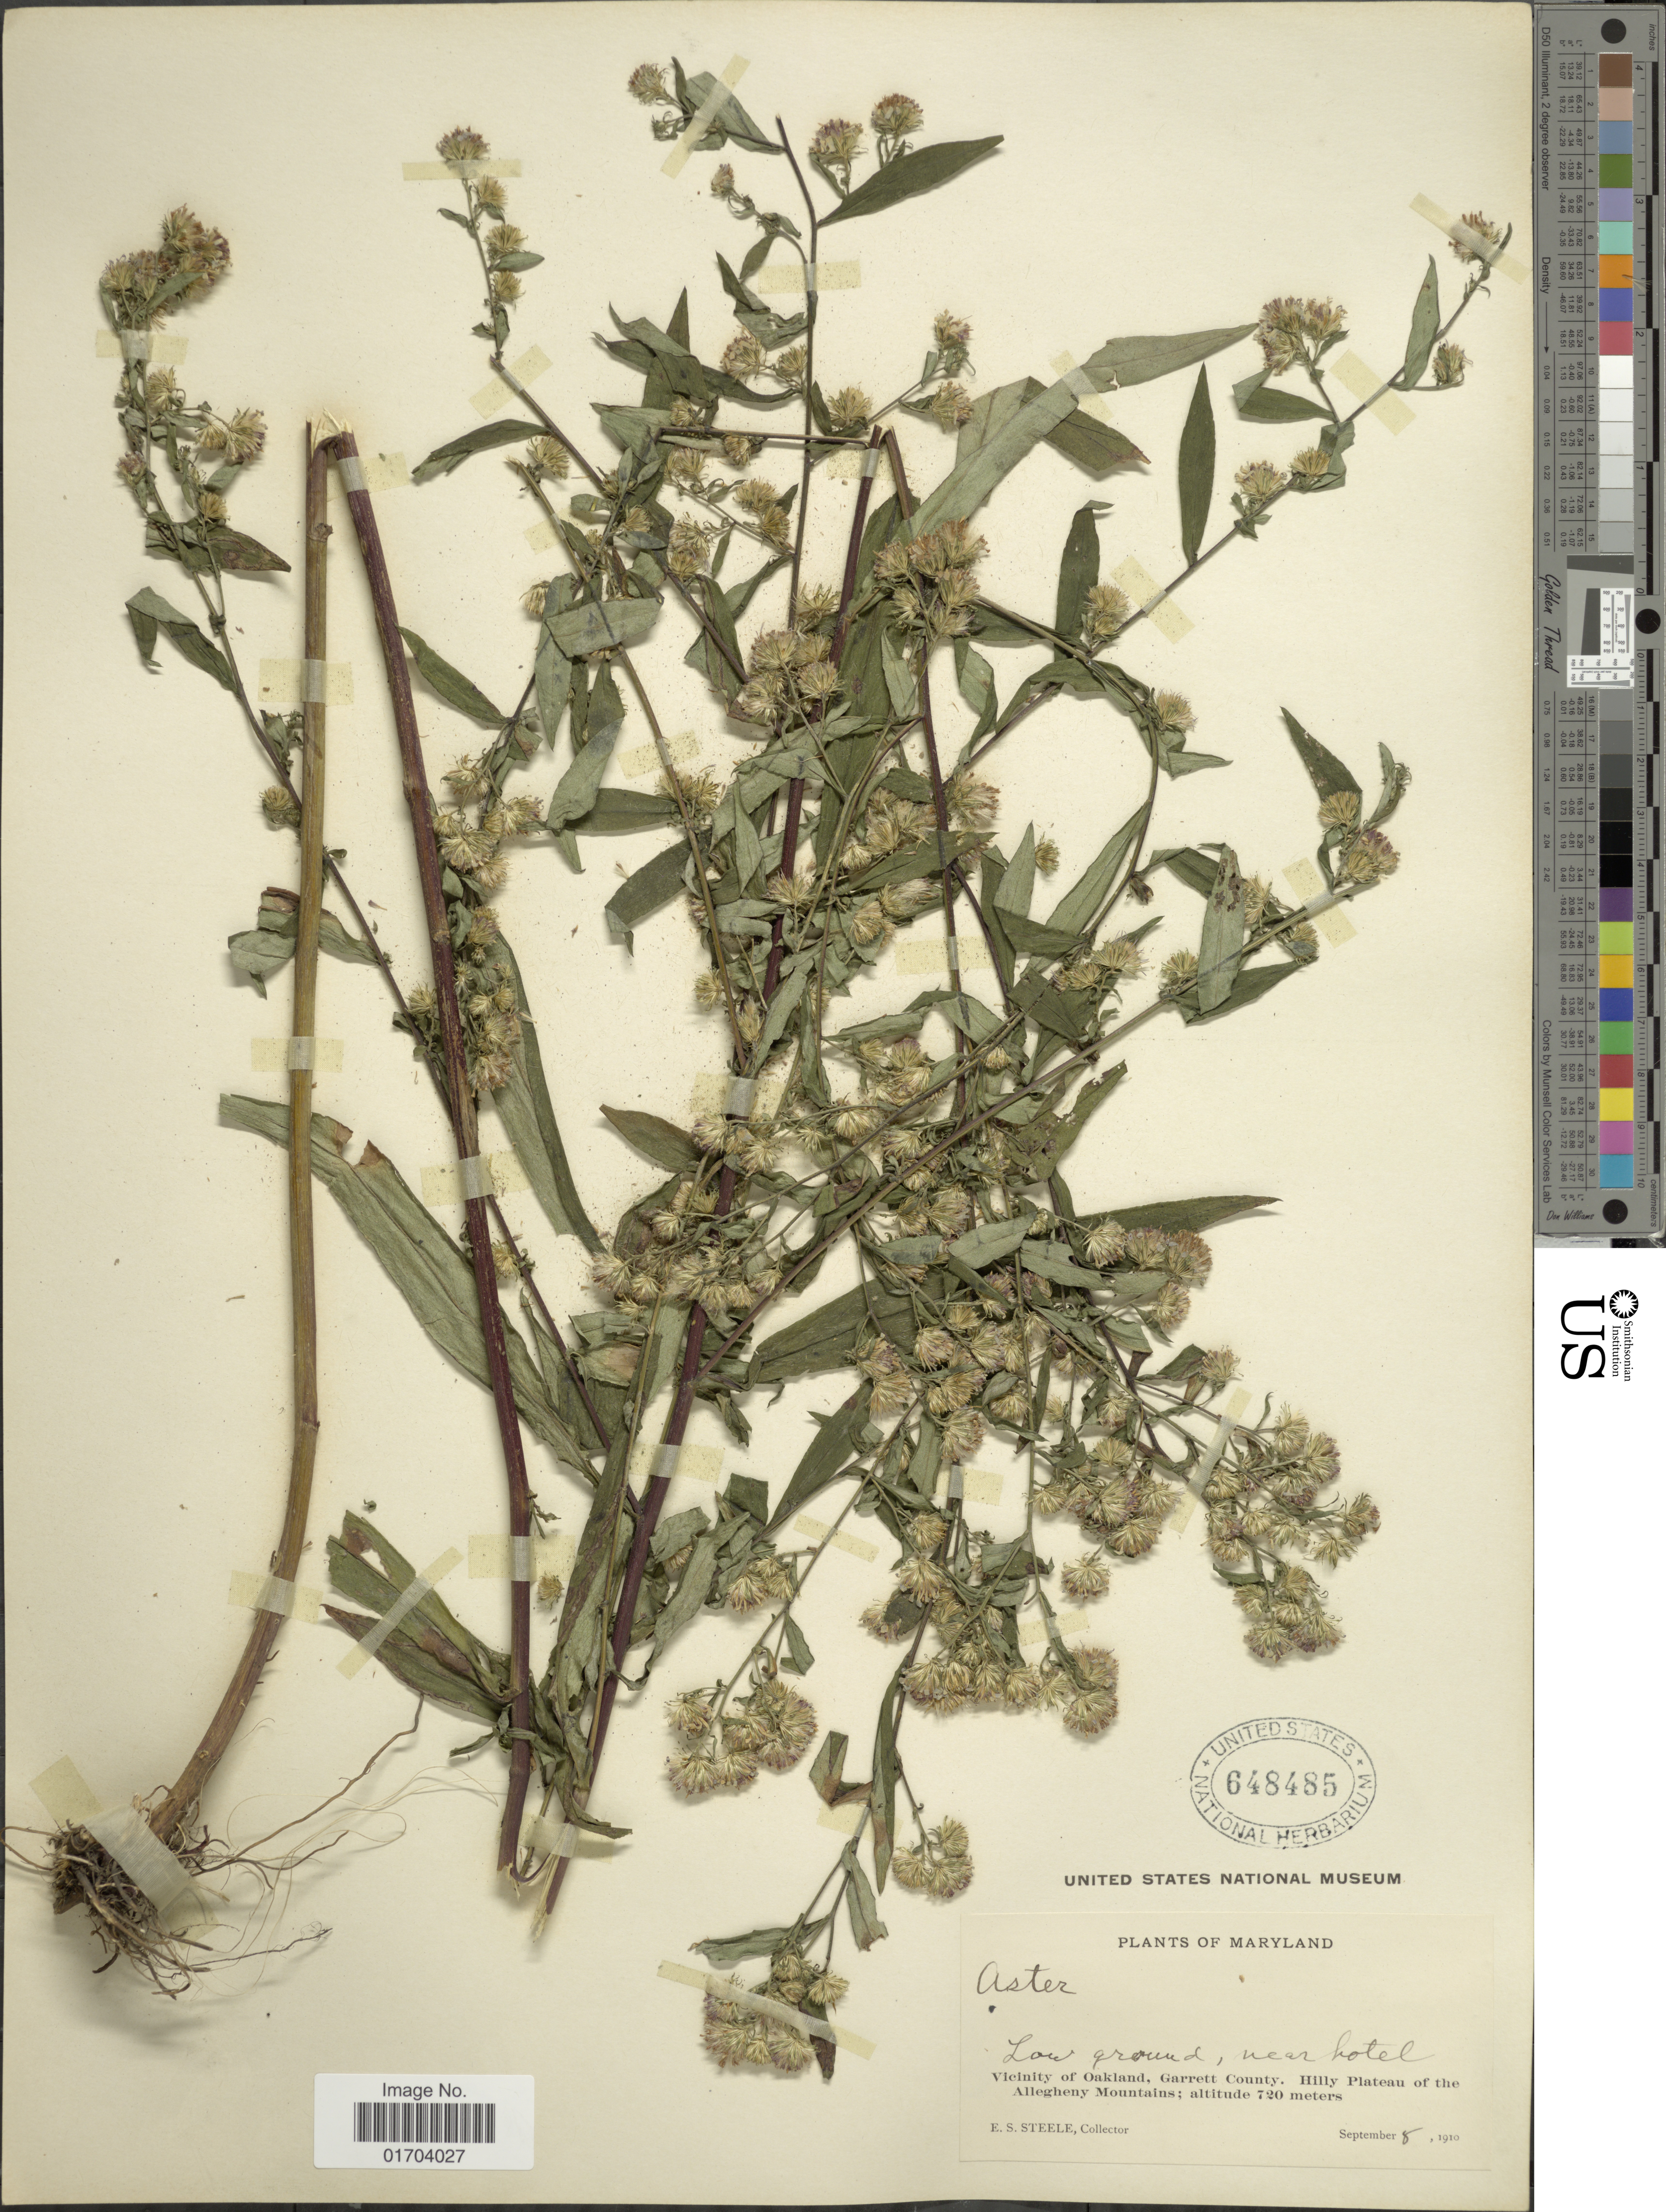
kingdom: Plantae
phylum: Tracheophyta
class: Magnoliopsida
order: Asterales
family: Asteraceae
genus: Aster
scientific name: Aster instabilis E.S. Steele sp. nov. ined.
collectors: E. Steele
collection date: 1910-09-08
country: United States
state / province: Maryland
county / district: Garrett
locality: Near hotel, Vicinity of Oakland, Garrett County. Hilly Plateau of the Allegheny Mountains.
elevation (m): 720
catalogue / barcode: US 648485